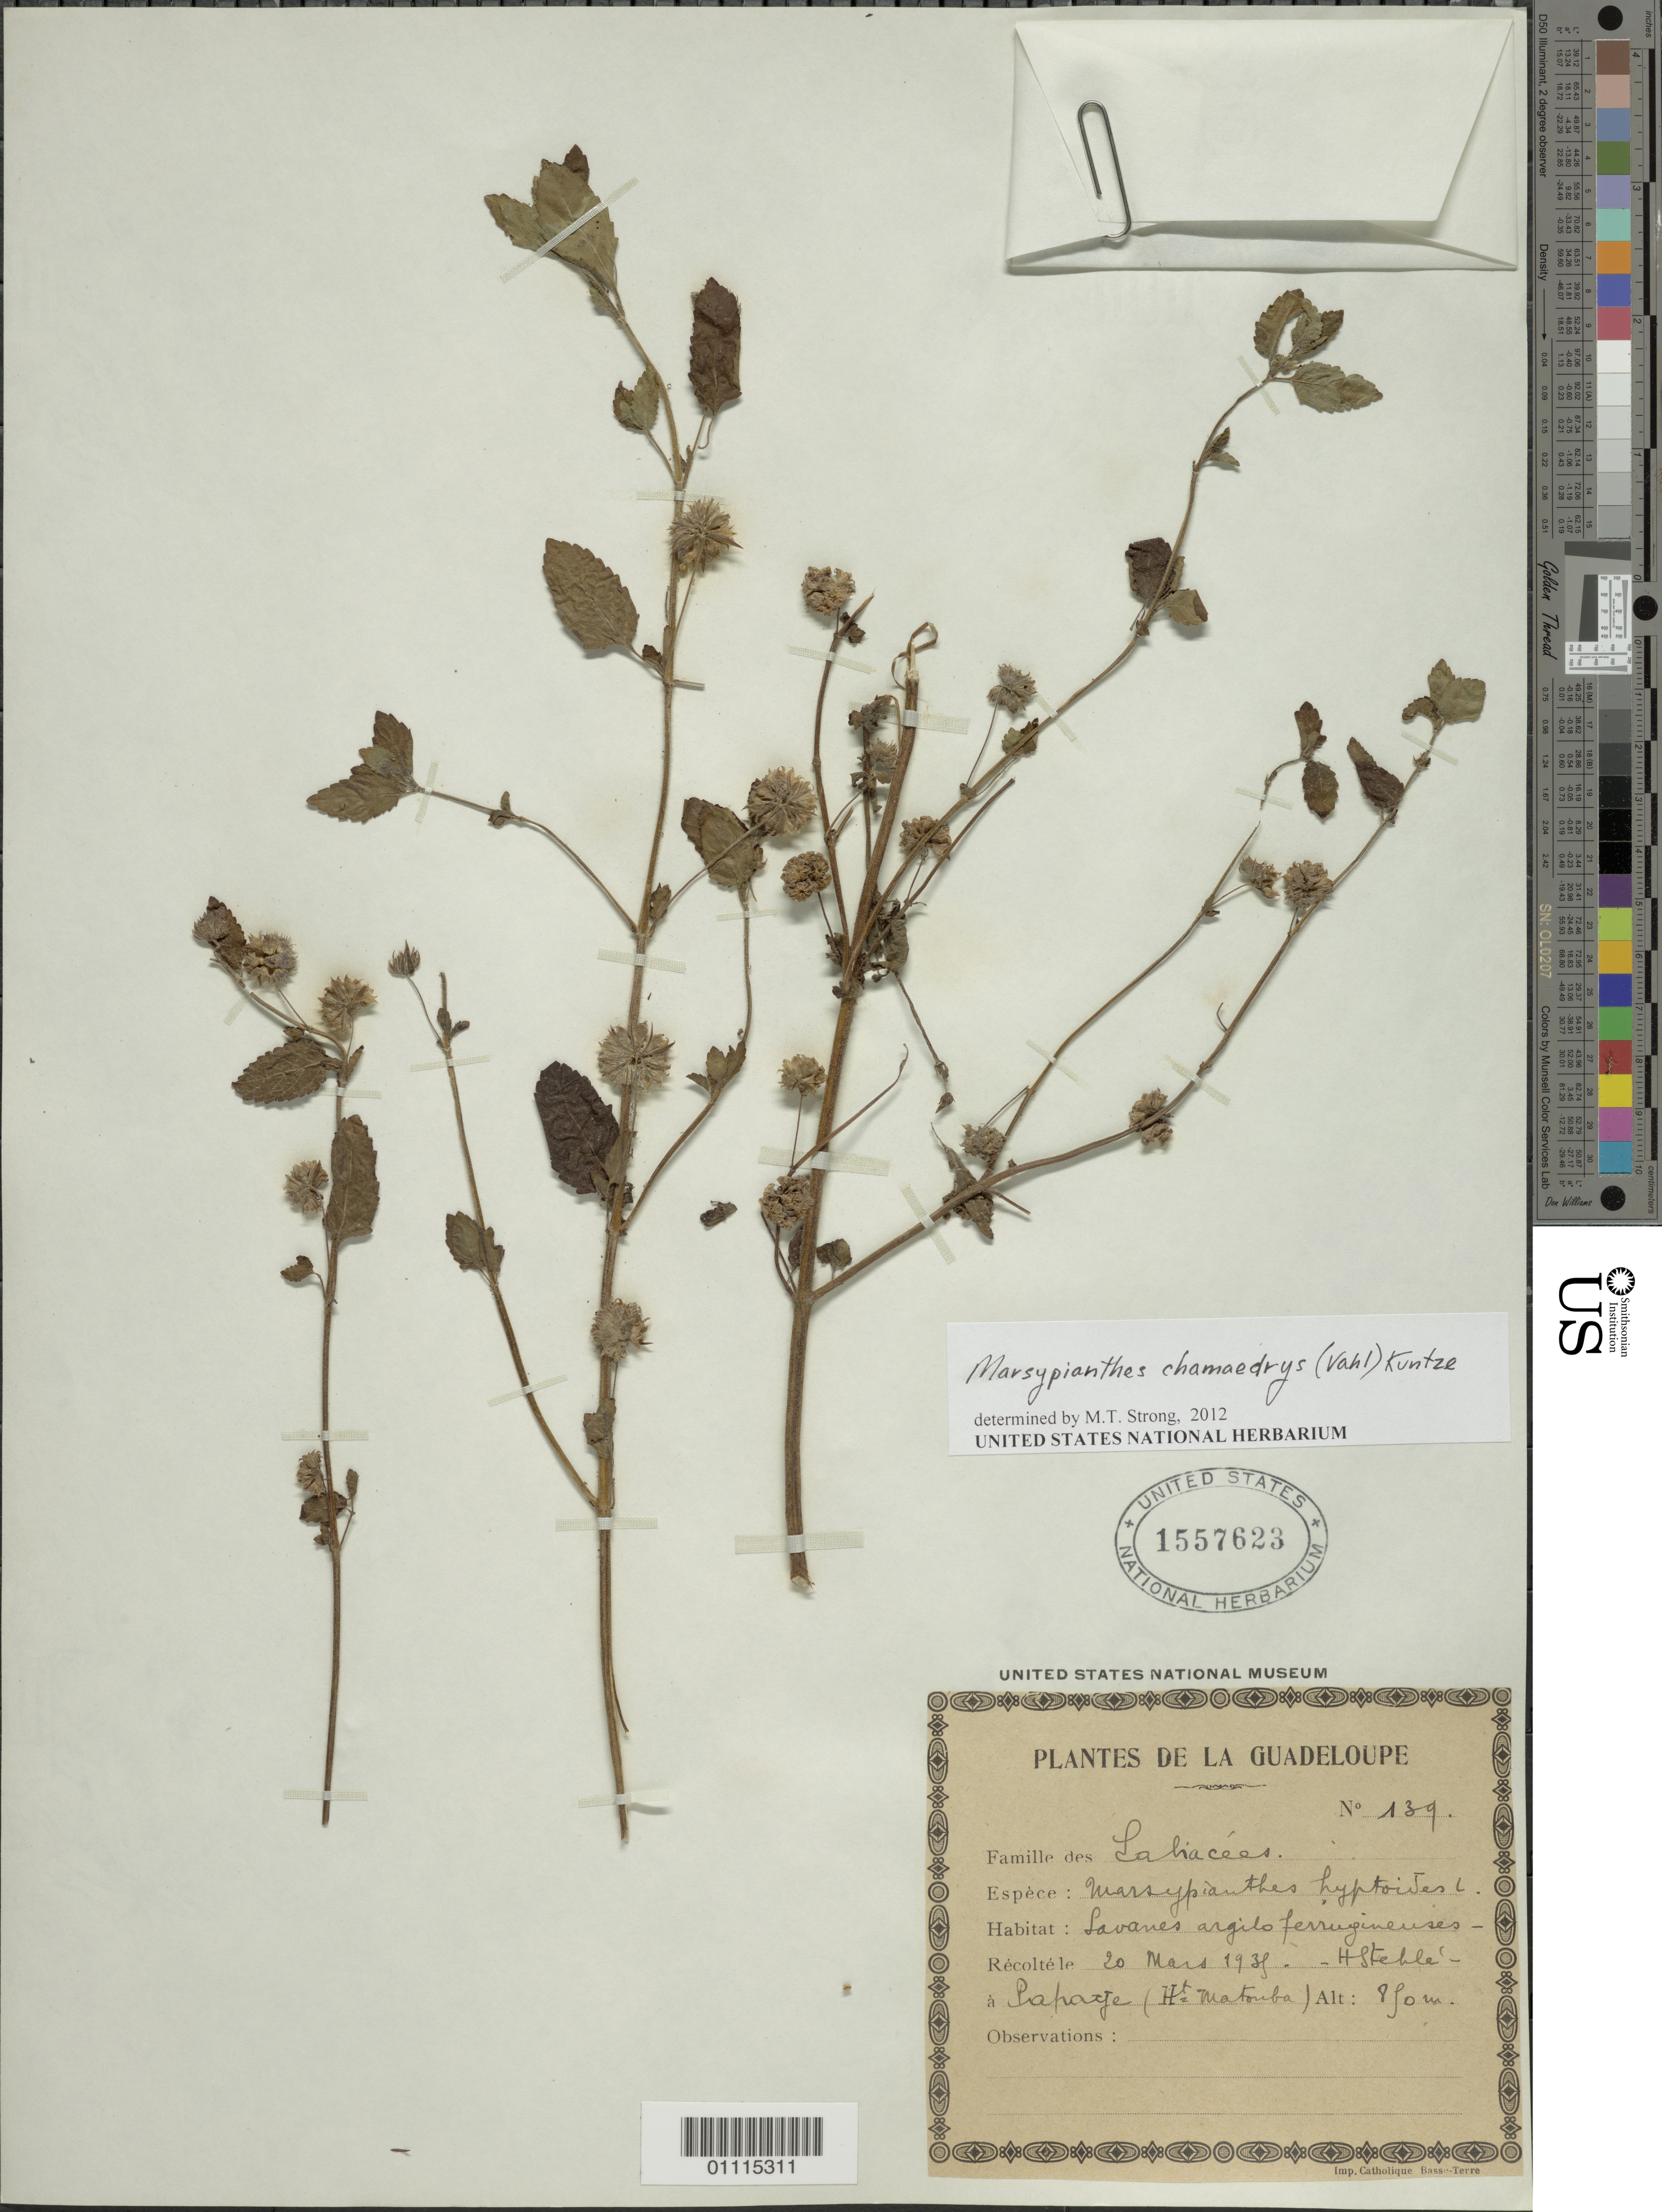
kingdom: Plantae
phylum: Tracheophyta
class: Magnoliopsida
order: Lamiales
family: Lamiaceae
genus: Marsypianthes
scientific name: Marsypianthes chamaedrys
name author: (Vahl) Kuntze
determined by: Strong, M. T., (US), Smithsonian Institution - National Museum of Natural History (UNITED STATES)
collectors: H. Stehlé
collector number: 139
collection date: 1935-03-20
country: Guadeloupe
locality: Papage [?], Ht. Matouba.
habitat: Savanes argilo ferrugineauses.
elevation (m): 80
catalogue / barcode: US 1557623